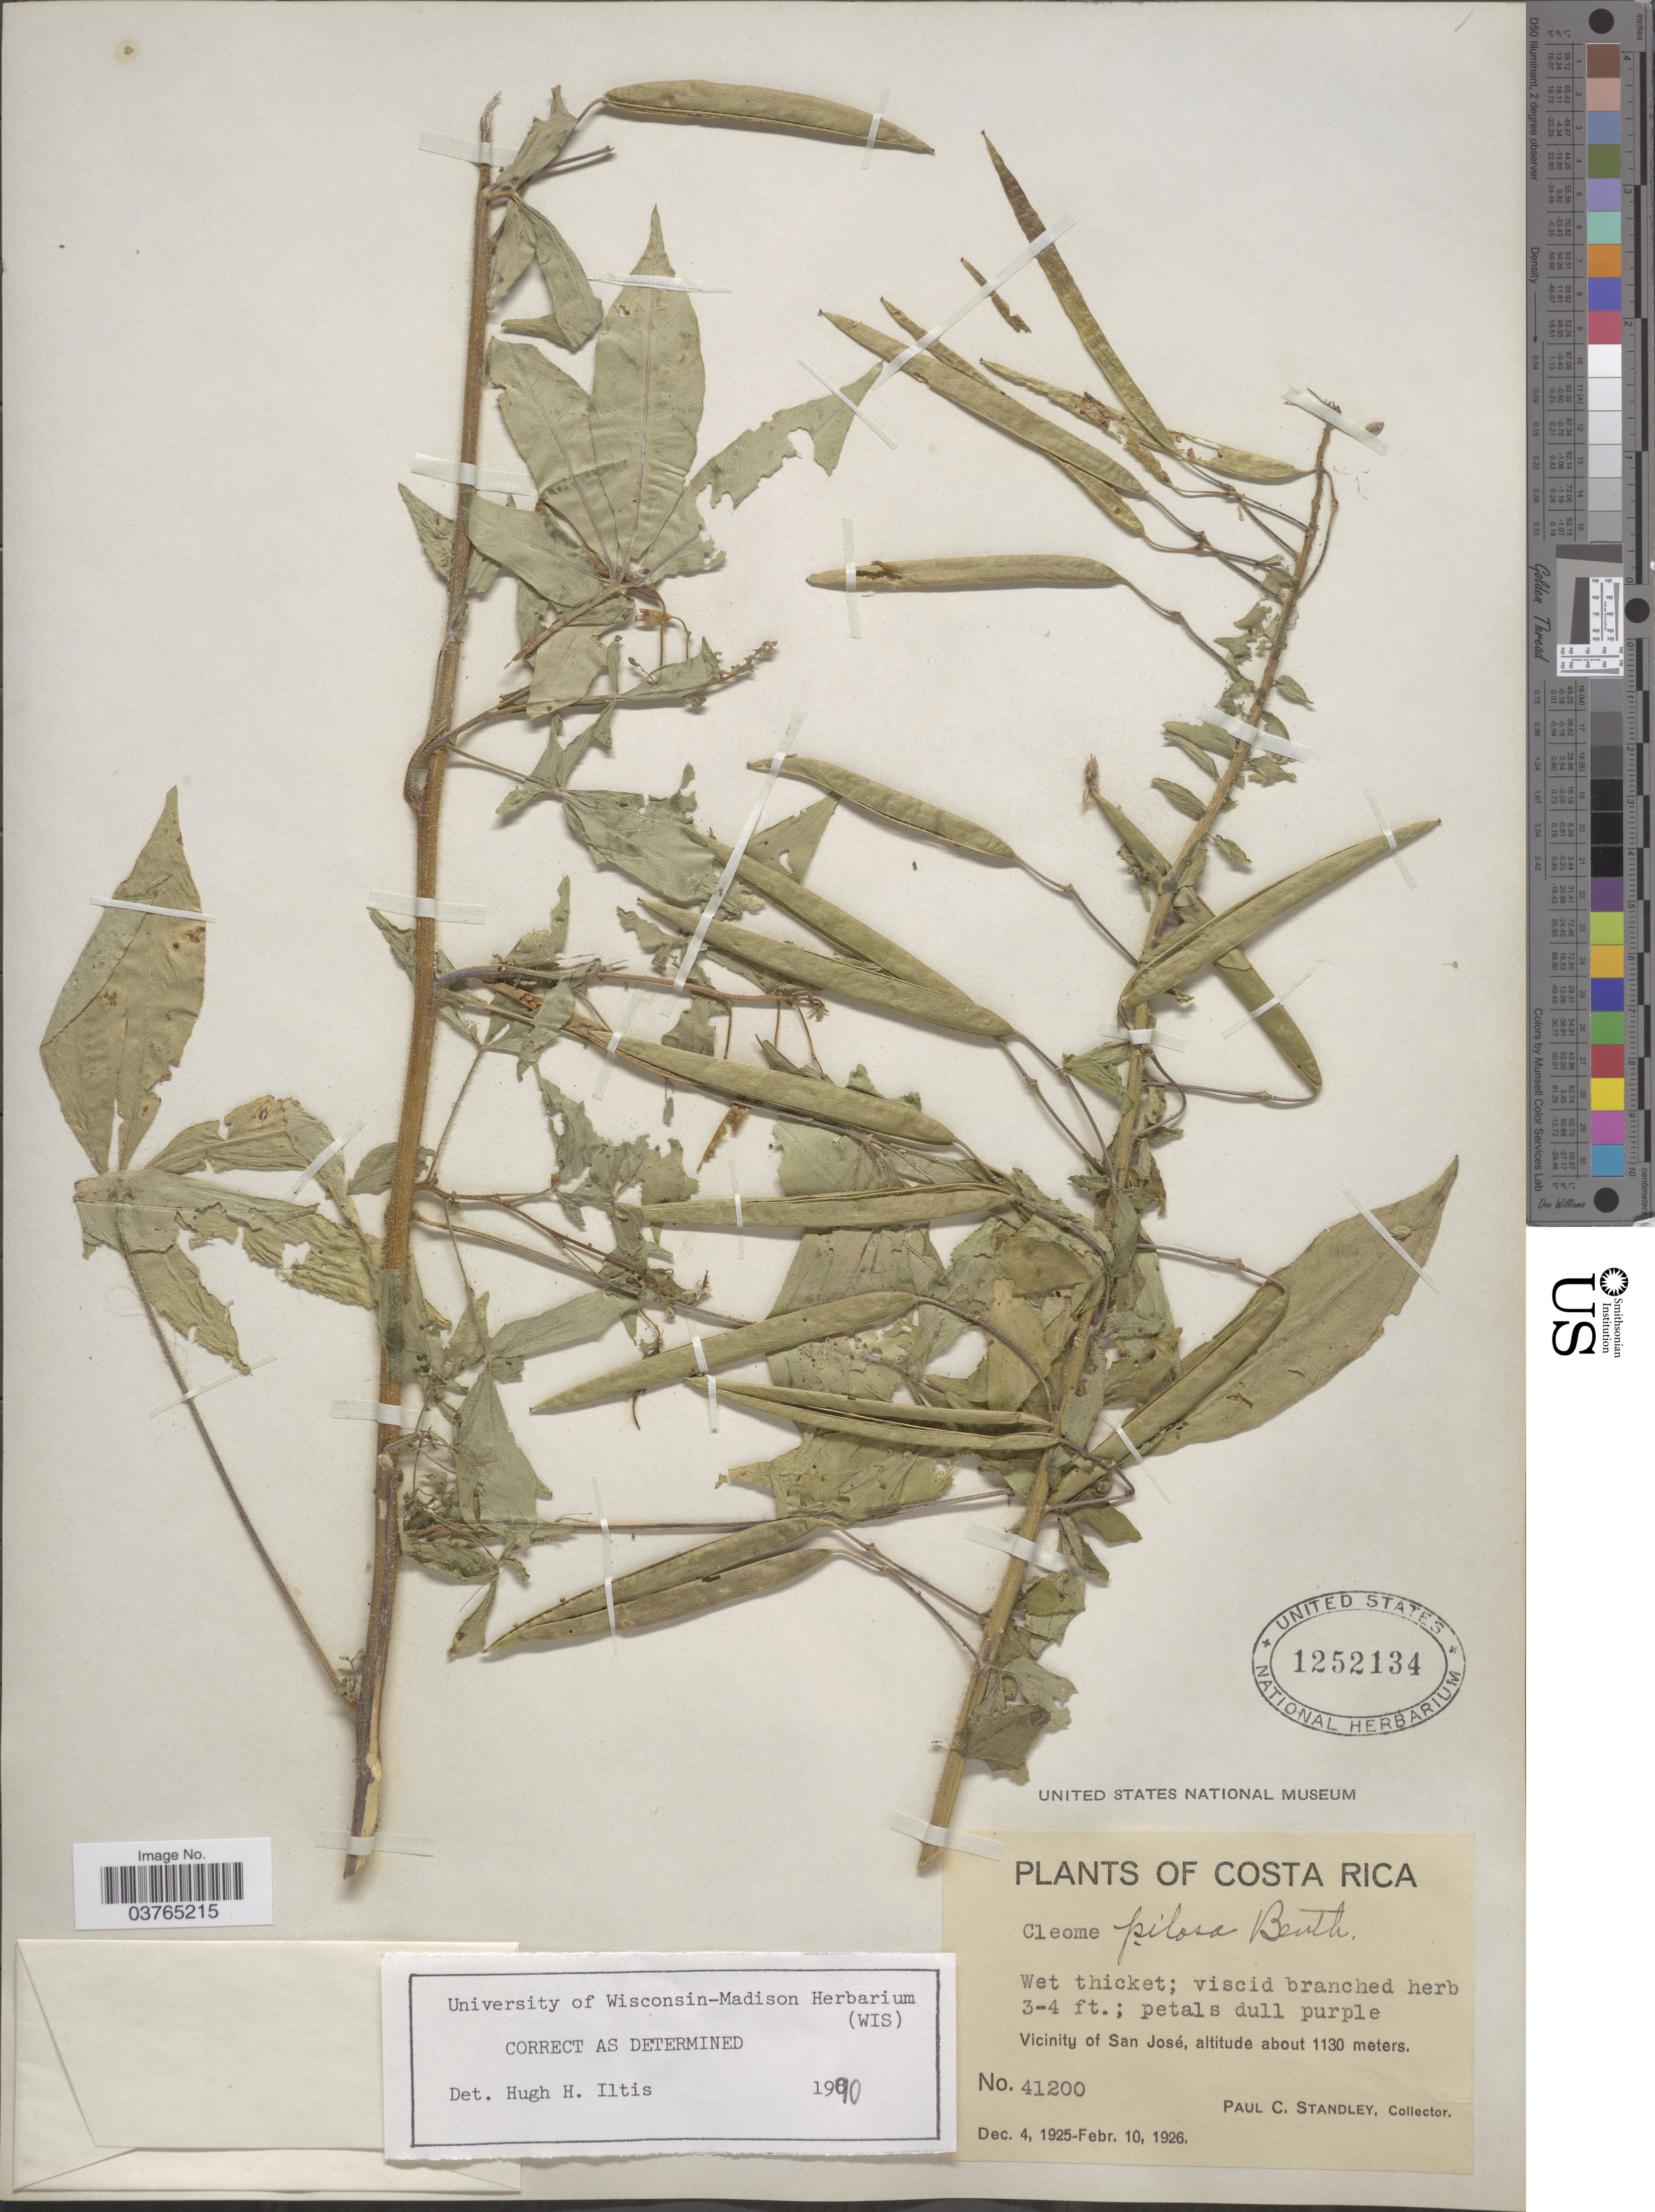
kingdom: Plantae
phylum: Tracheophyta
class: Magnoliopsida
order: Brassicales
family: Cleomaceae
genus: Cochranella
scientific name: Cochranella pilosa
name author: (Benth.) E.M. McGinty & Roalson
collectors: P. C. Standley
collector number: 41200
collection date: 1925-12-04/1926-02-10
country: Costa Rica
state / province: San José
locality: Vicinity of San José.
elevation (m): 1130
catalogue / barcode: US 1252134